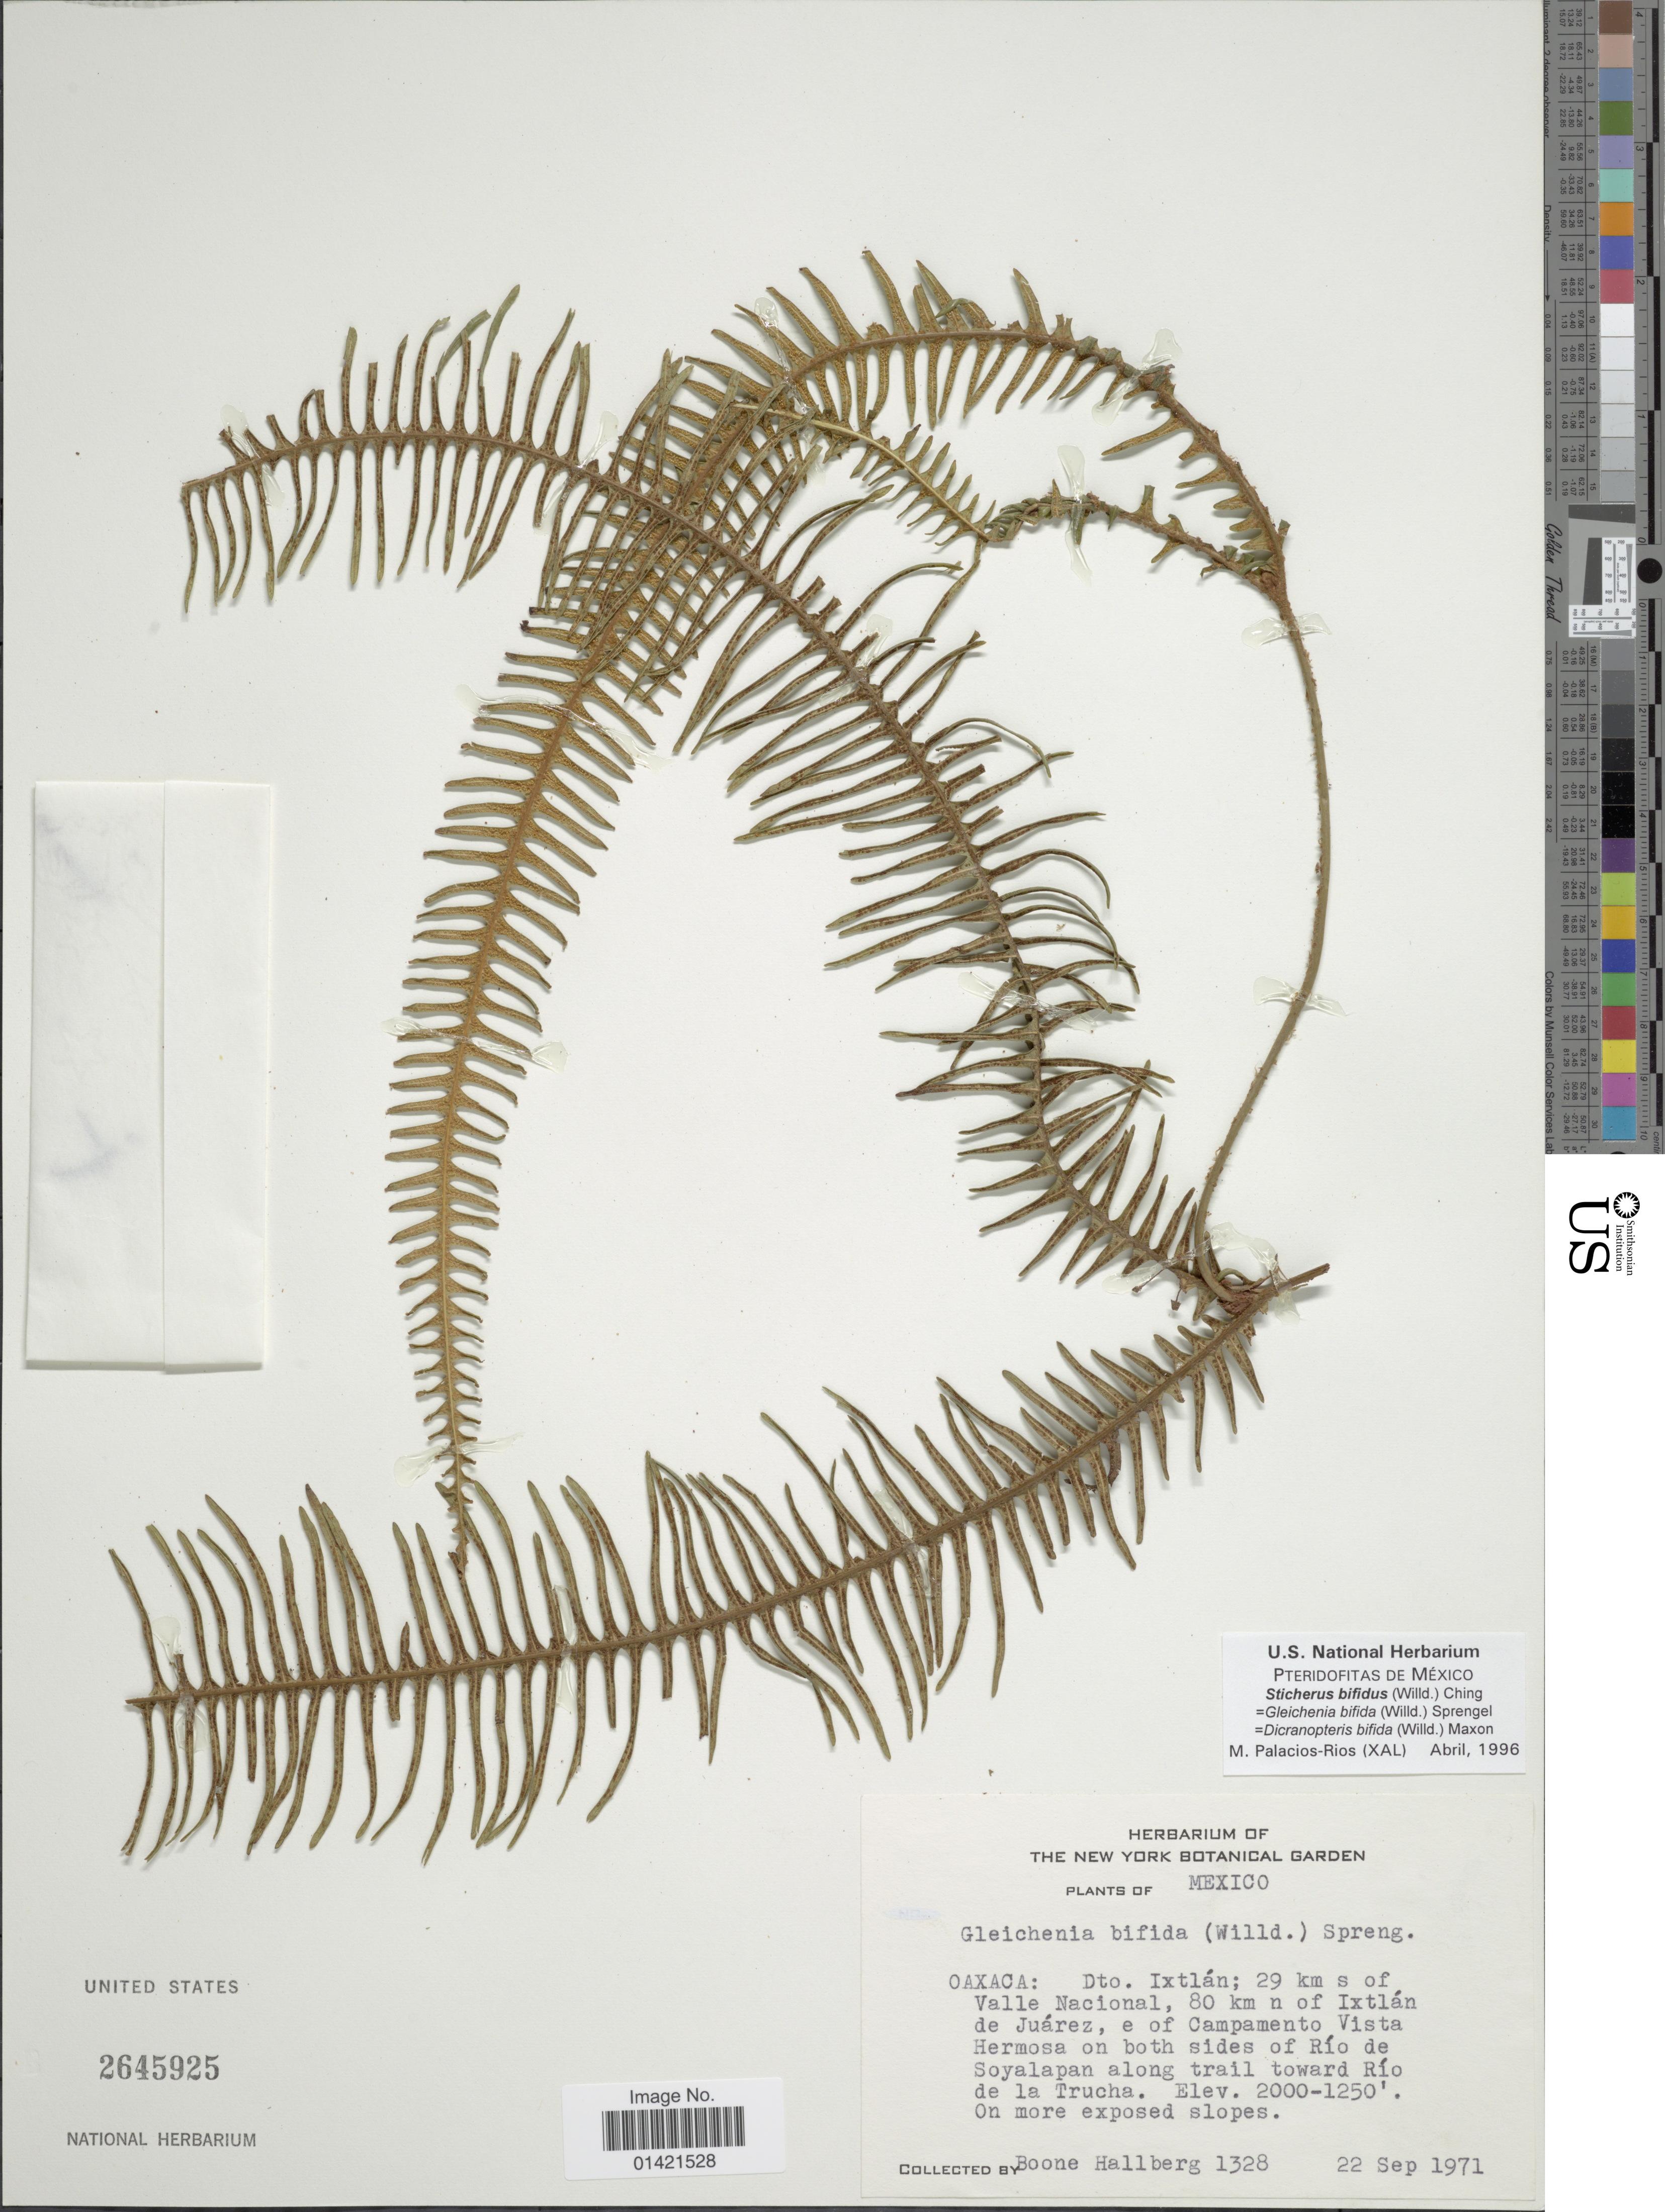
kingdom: Plantae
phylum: Tracheophyta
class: Polypodiopsida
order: Gleicheniales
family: Gleicheniaceae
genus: Sticherus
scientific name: Sticherus bifidus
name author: (Willd.) Ching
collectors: B. Hallberg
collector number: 1328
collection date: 1971-09-22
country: Mexico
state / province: Oaxaca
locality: Dto. Ixtlan; 29 km s of Valle Nacional, 80 km n of Ixtlan de Juarez, e of Campamento Vista Hermosa on both sides of Rio de Soyalapan along trail toward Rio de la Trucha.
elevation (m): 381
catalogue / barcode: US 2645925